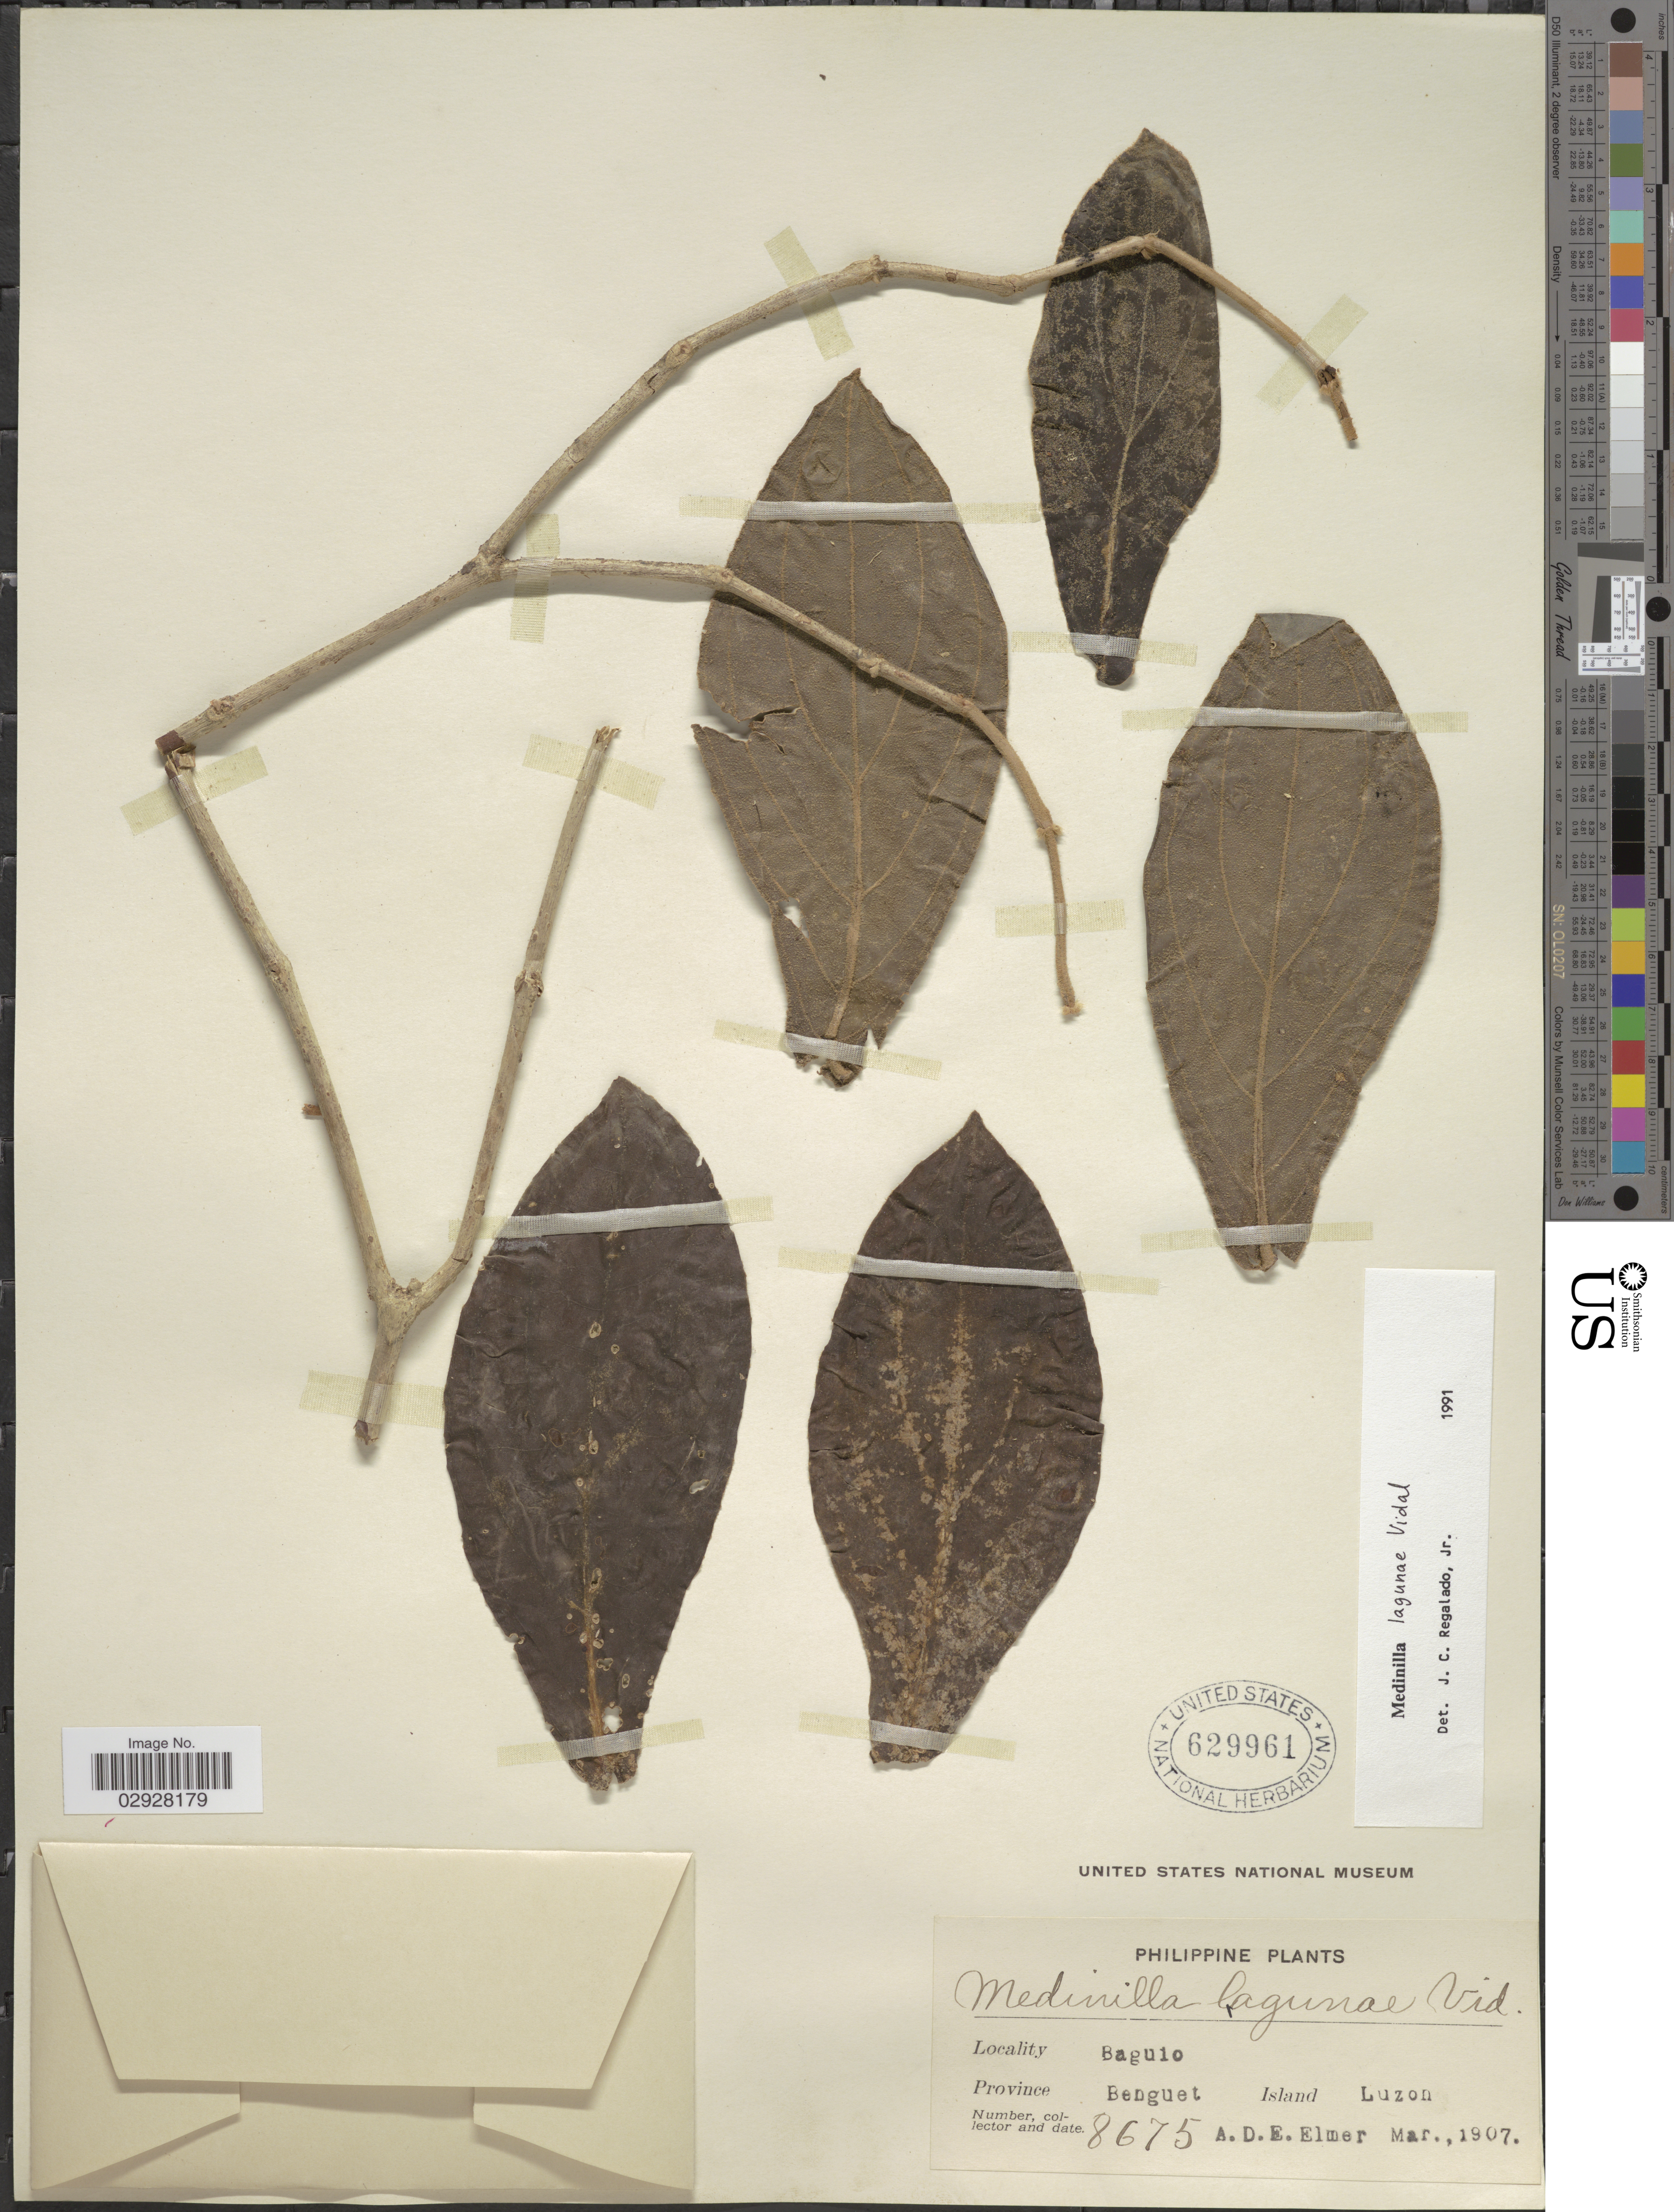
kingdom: Plantae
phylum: Tracheophyta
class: Magnoliopsida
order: Myrtales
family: Melastomataceae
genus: Medinilla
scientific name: Medinilla lagunae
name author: S. Vidal & Fern.-Vill.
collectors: A. D. E. Elmer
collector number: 8675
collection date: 1907-03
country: Philippines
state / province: Cordillera (Administrative Region)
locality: Baguio, Province Benguet, Island Luzon.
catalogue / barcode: US 629961